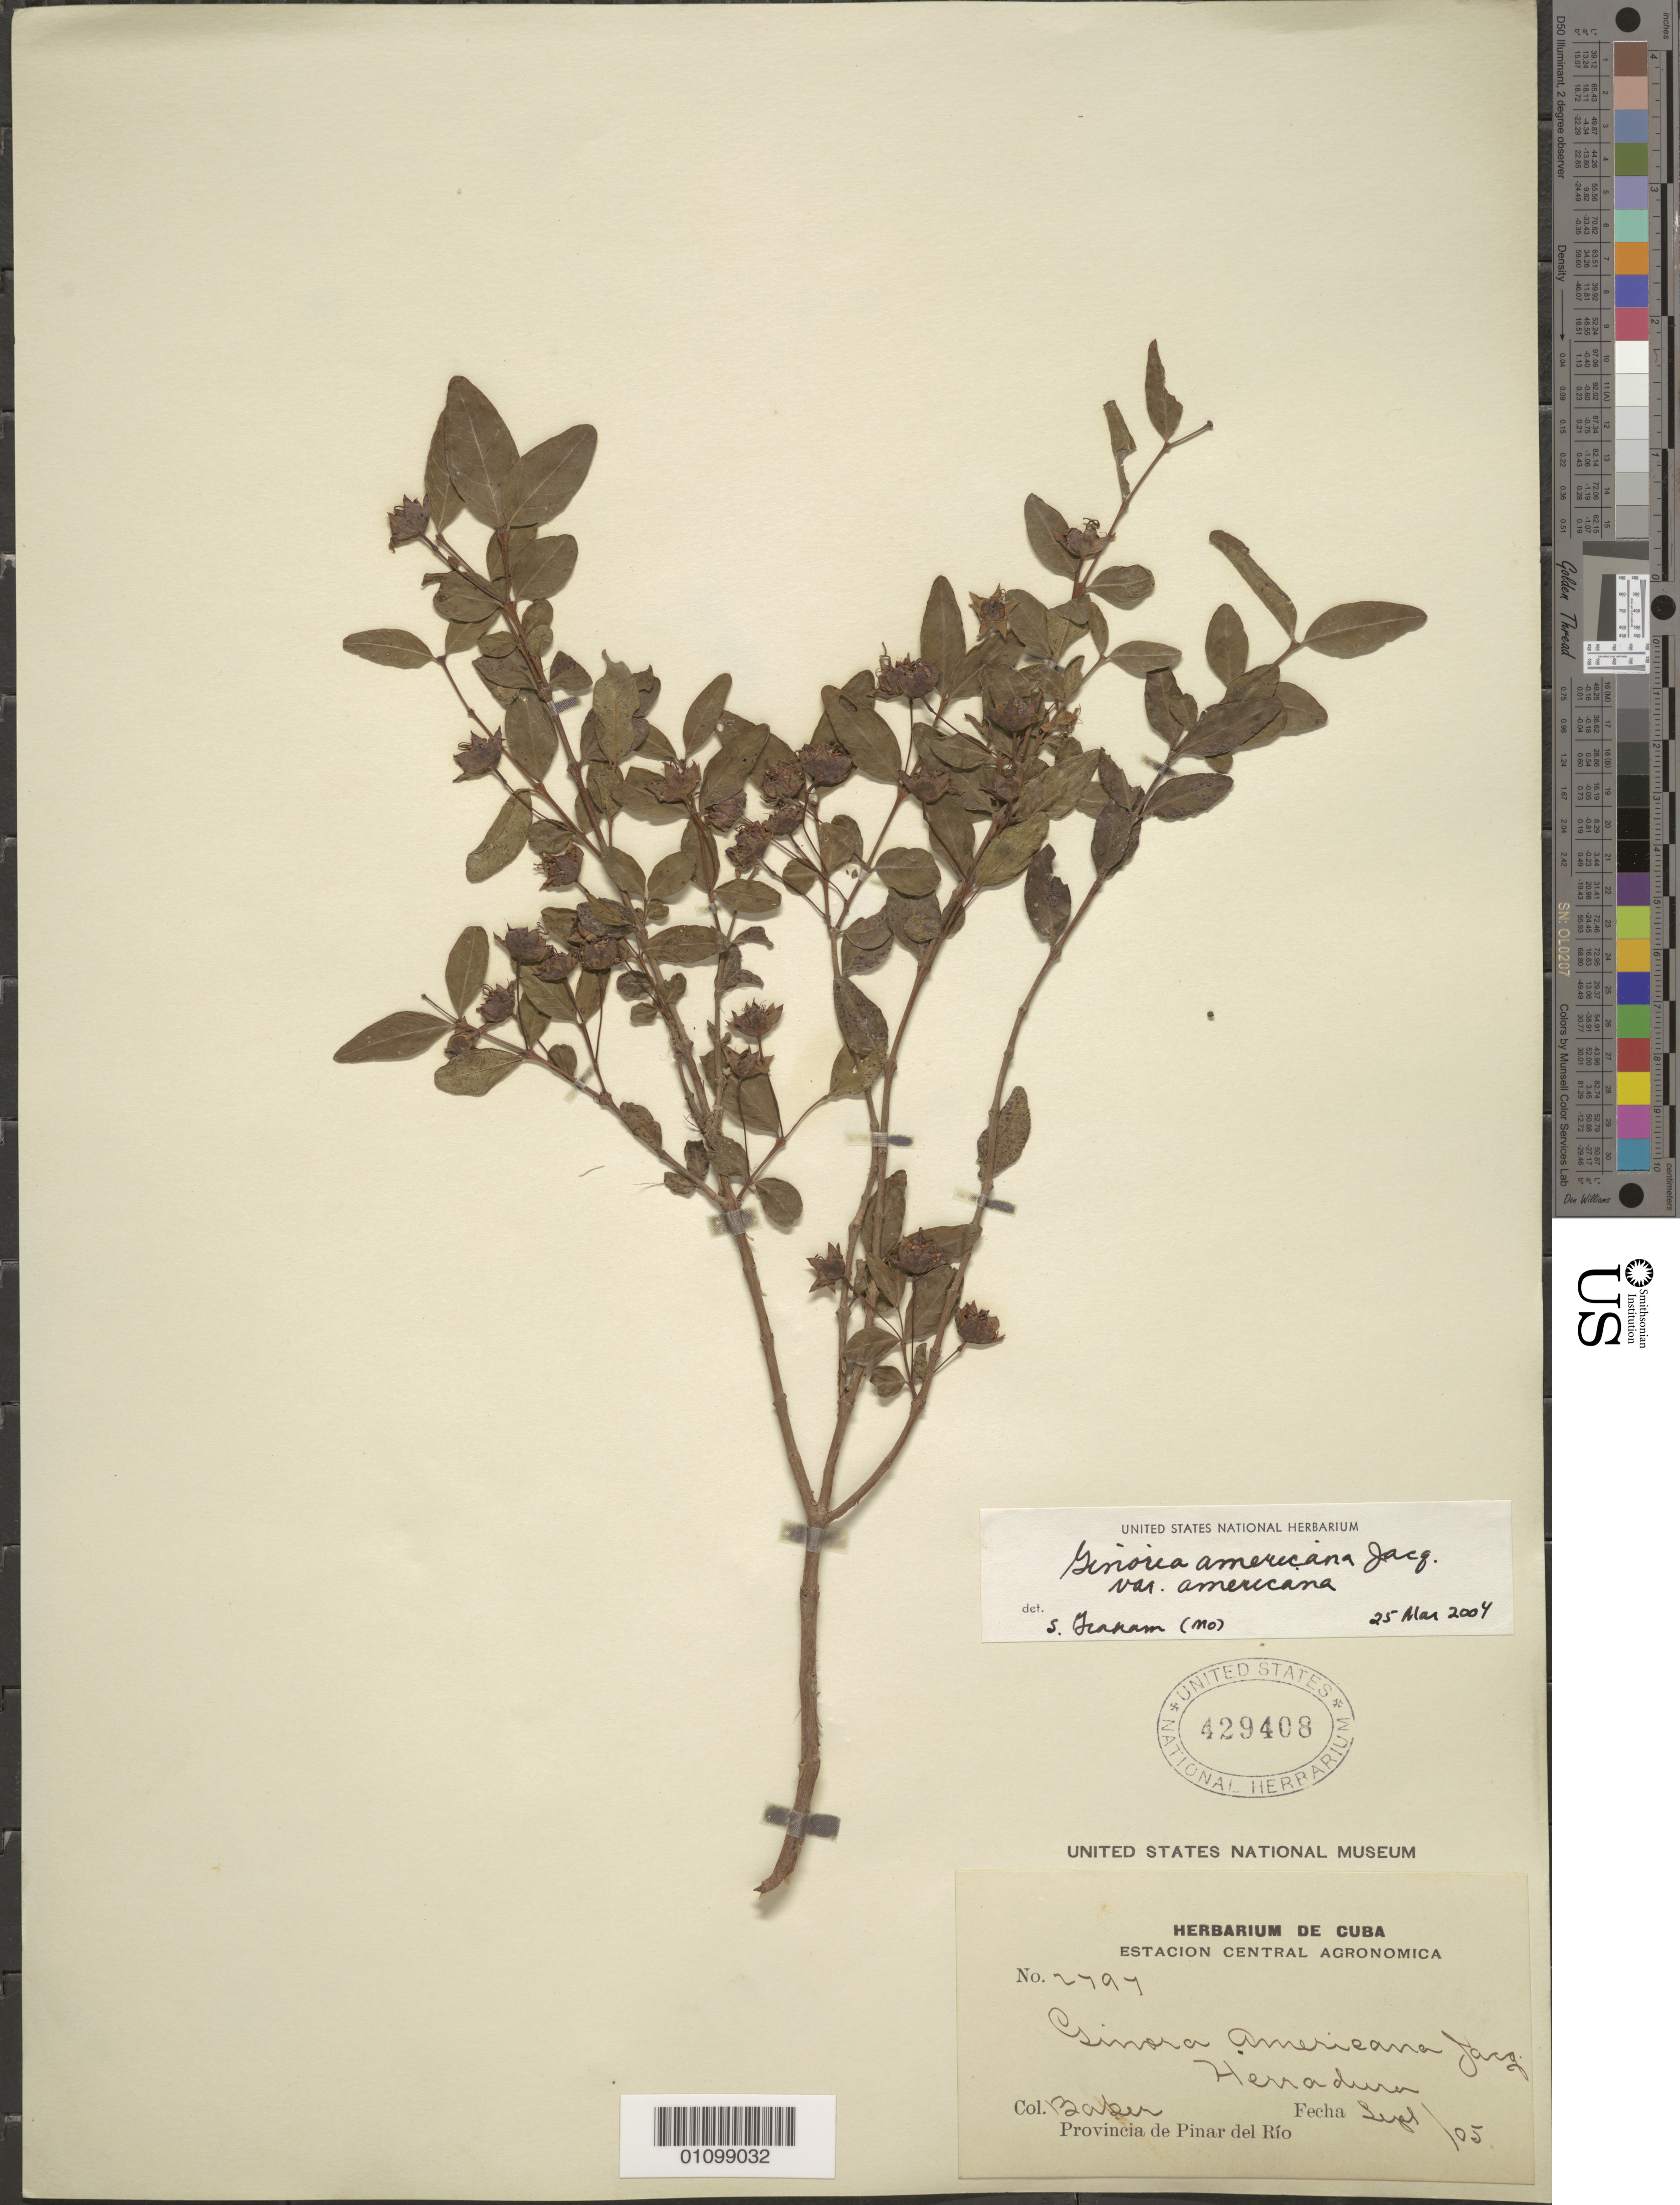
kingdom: Plantae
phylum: Tracheophyta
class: Magnoliopsida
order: Myrtales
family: Lythraceae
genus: Ginoria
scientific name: Ginoria americana var. americana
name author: Jacq.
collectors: C. F. Baker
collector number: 2794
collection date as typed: Sep 1905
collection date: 1905-09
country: Cuba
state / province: Pinar del Rio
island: Cuba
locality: Henadura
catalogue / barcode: US 429408